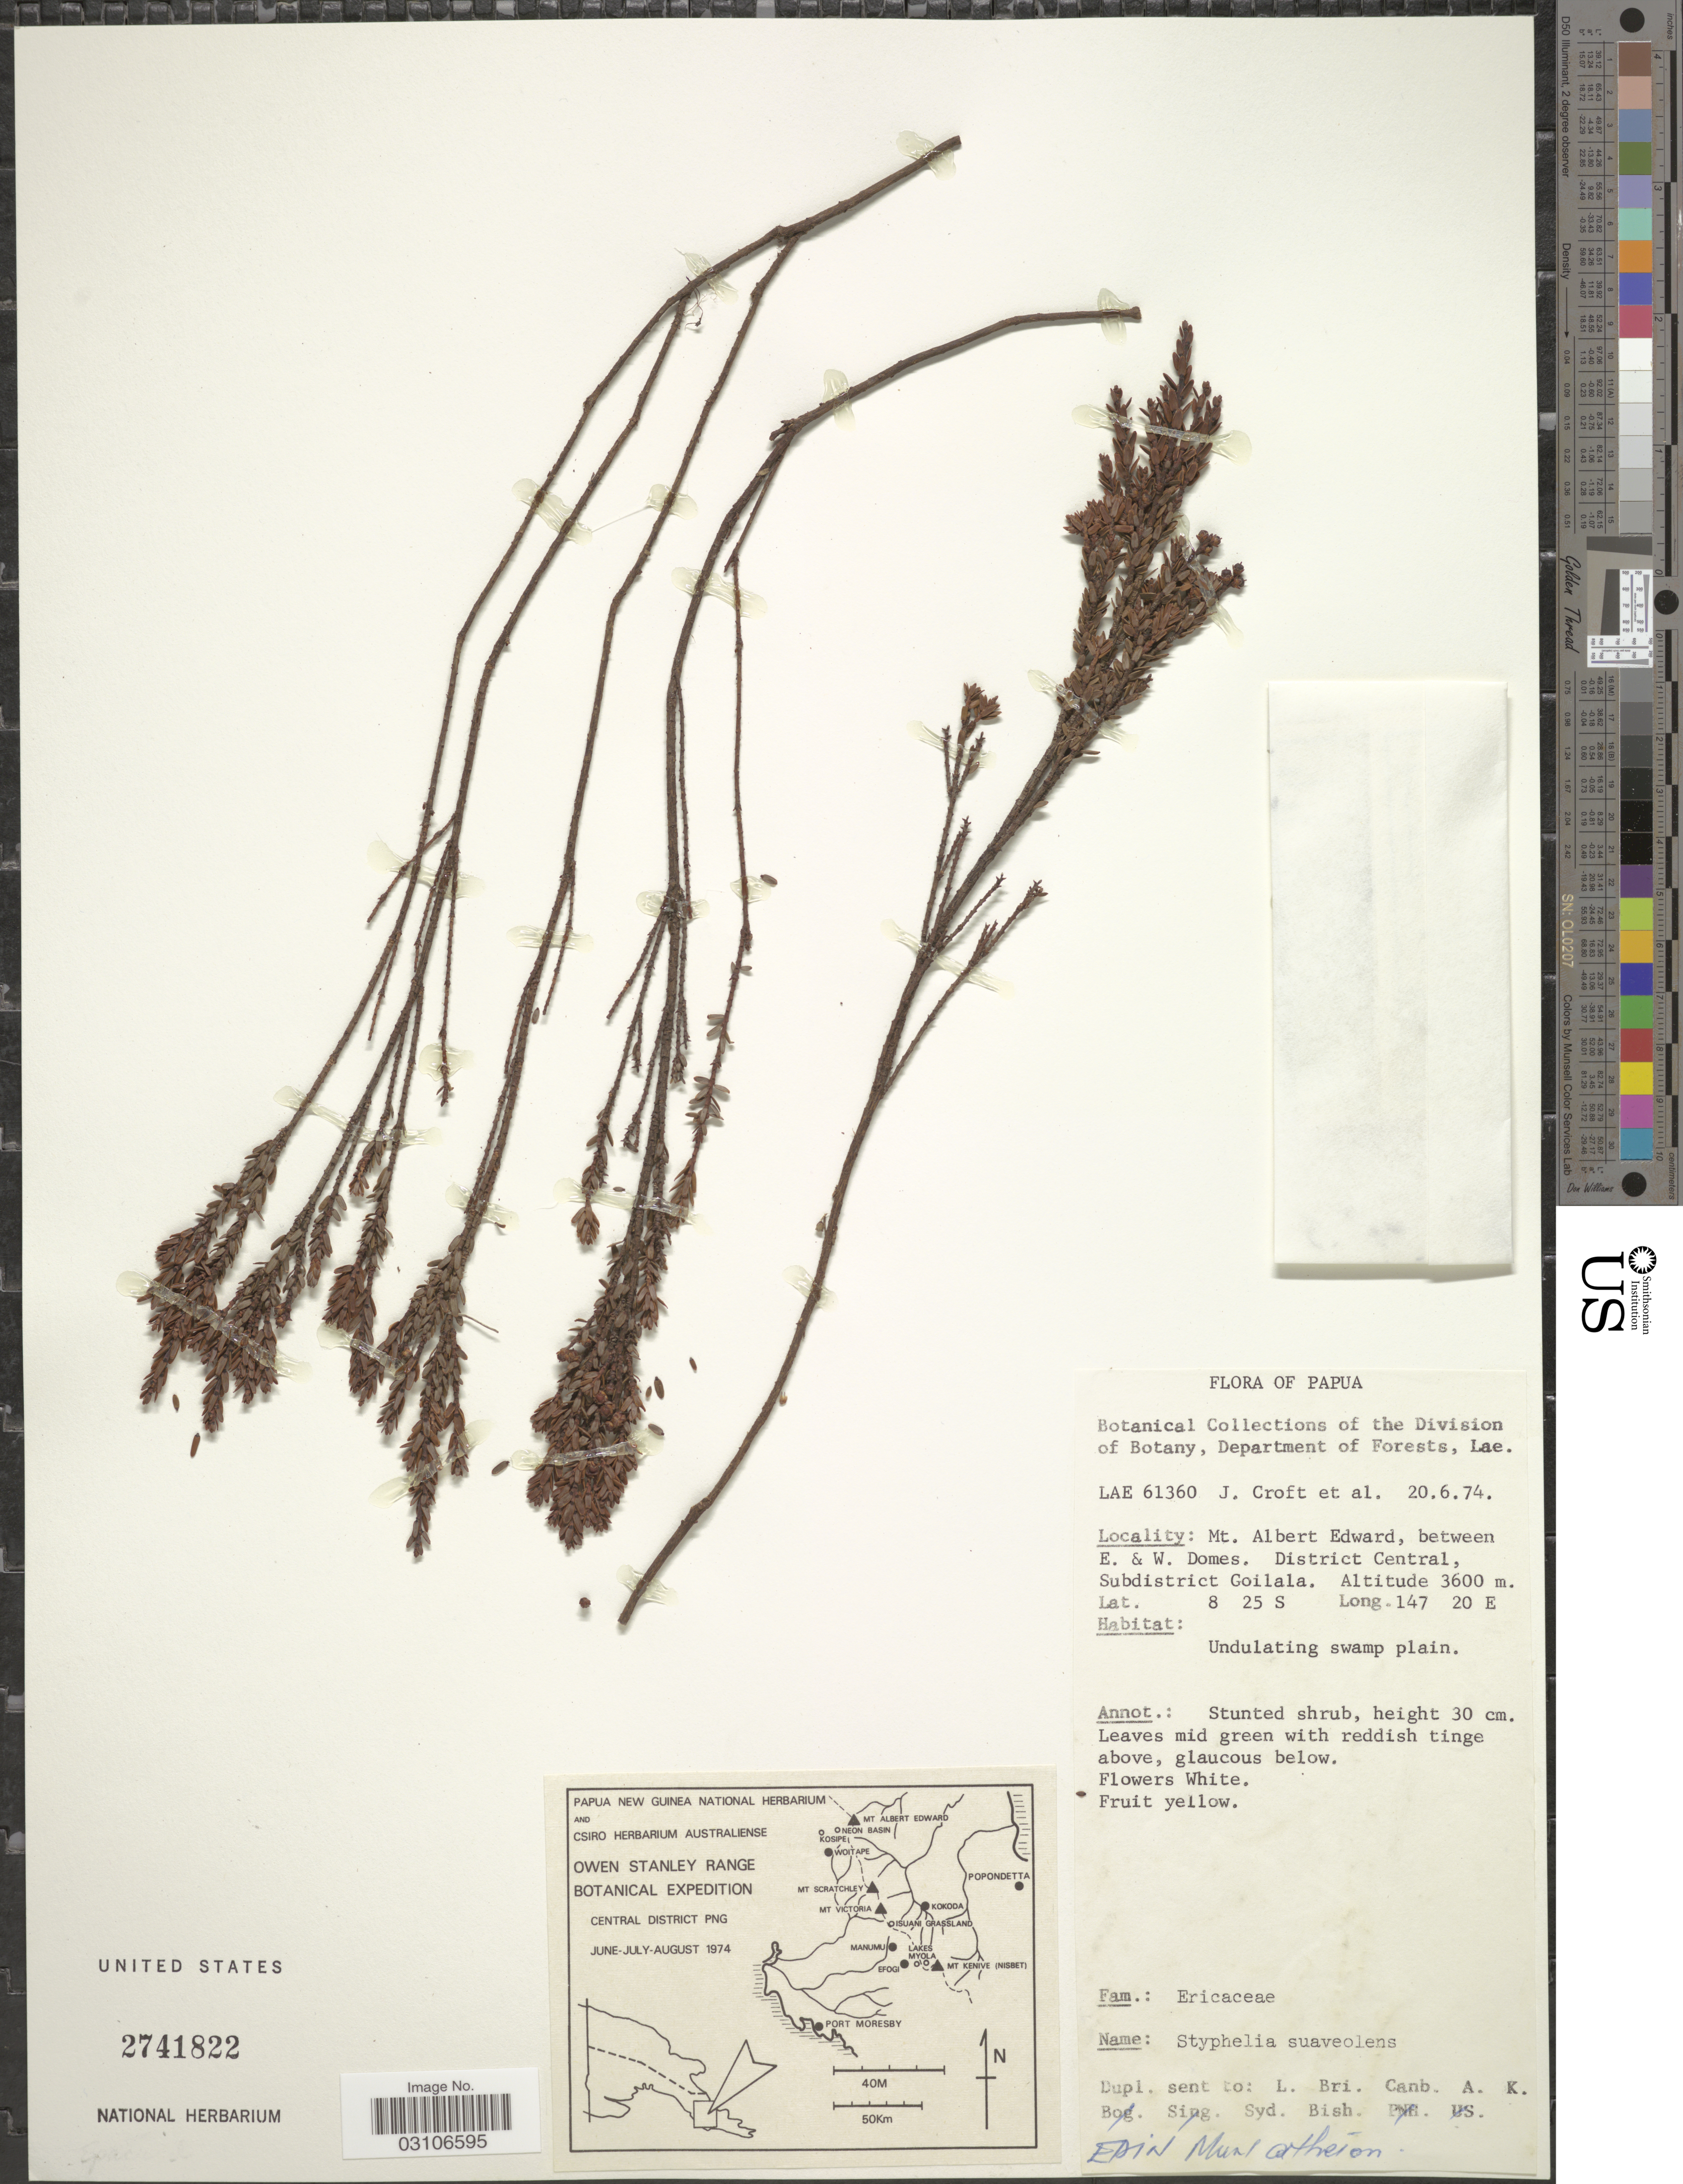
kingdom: Plantae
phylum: Tracheophyta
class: Magnoliopsida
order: Ericales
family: Ericaceae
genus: Styphelia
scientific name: Styphelia suaveolens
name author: (Hook. f.) Warb. ex P. Sarasin & Sarasin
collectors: J. R. Croft & et al.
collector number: LAE61360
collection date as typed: Transcribed d/m/y: 20/6/74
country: Papua New Guinea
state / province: Central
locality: Mt. Albert Edward, between E. & W. Domes. District Central. Subdistrict Goilala.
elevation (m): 3600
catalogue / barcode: US 2741822